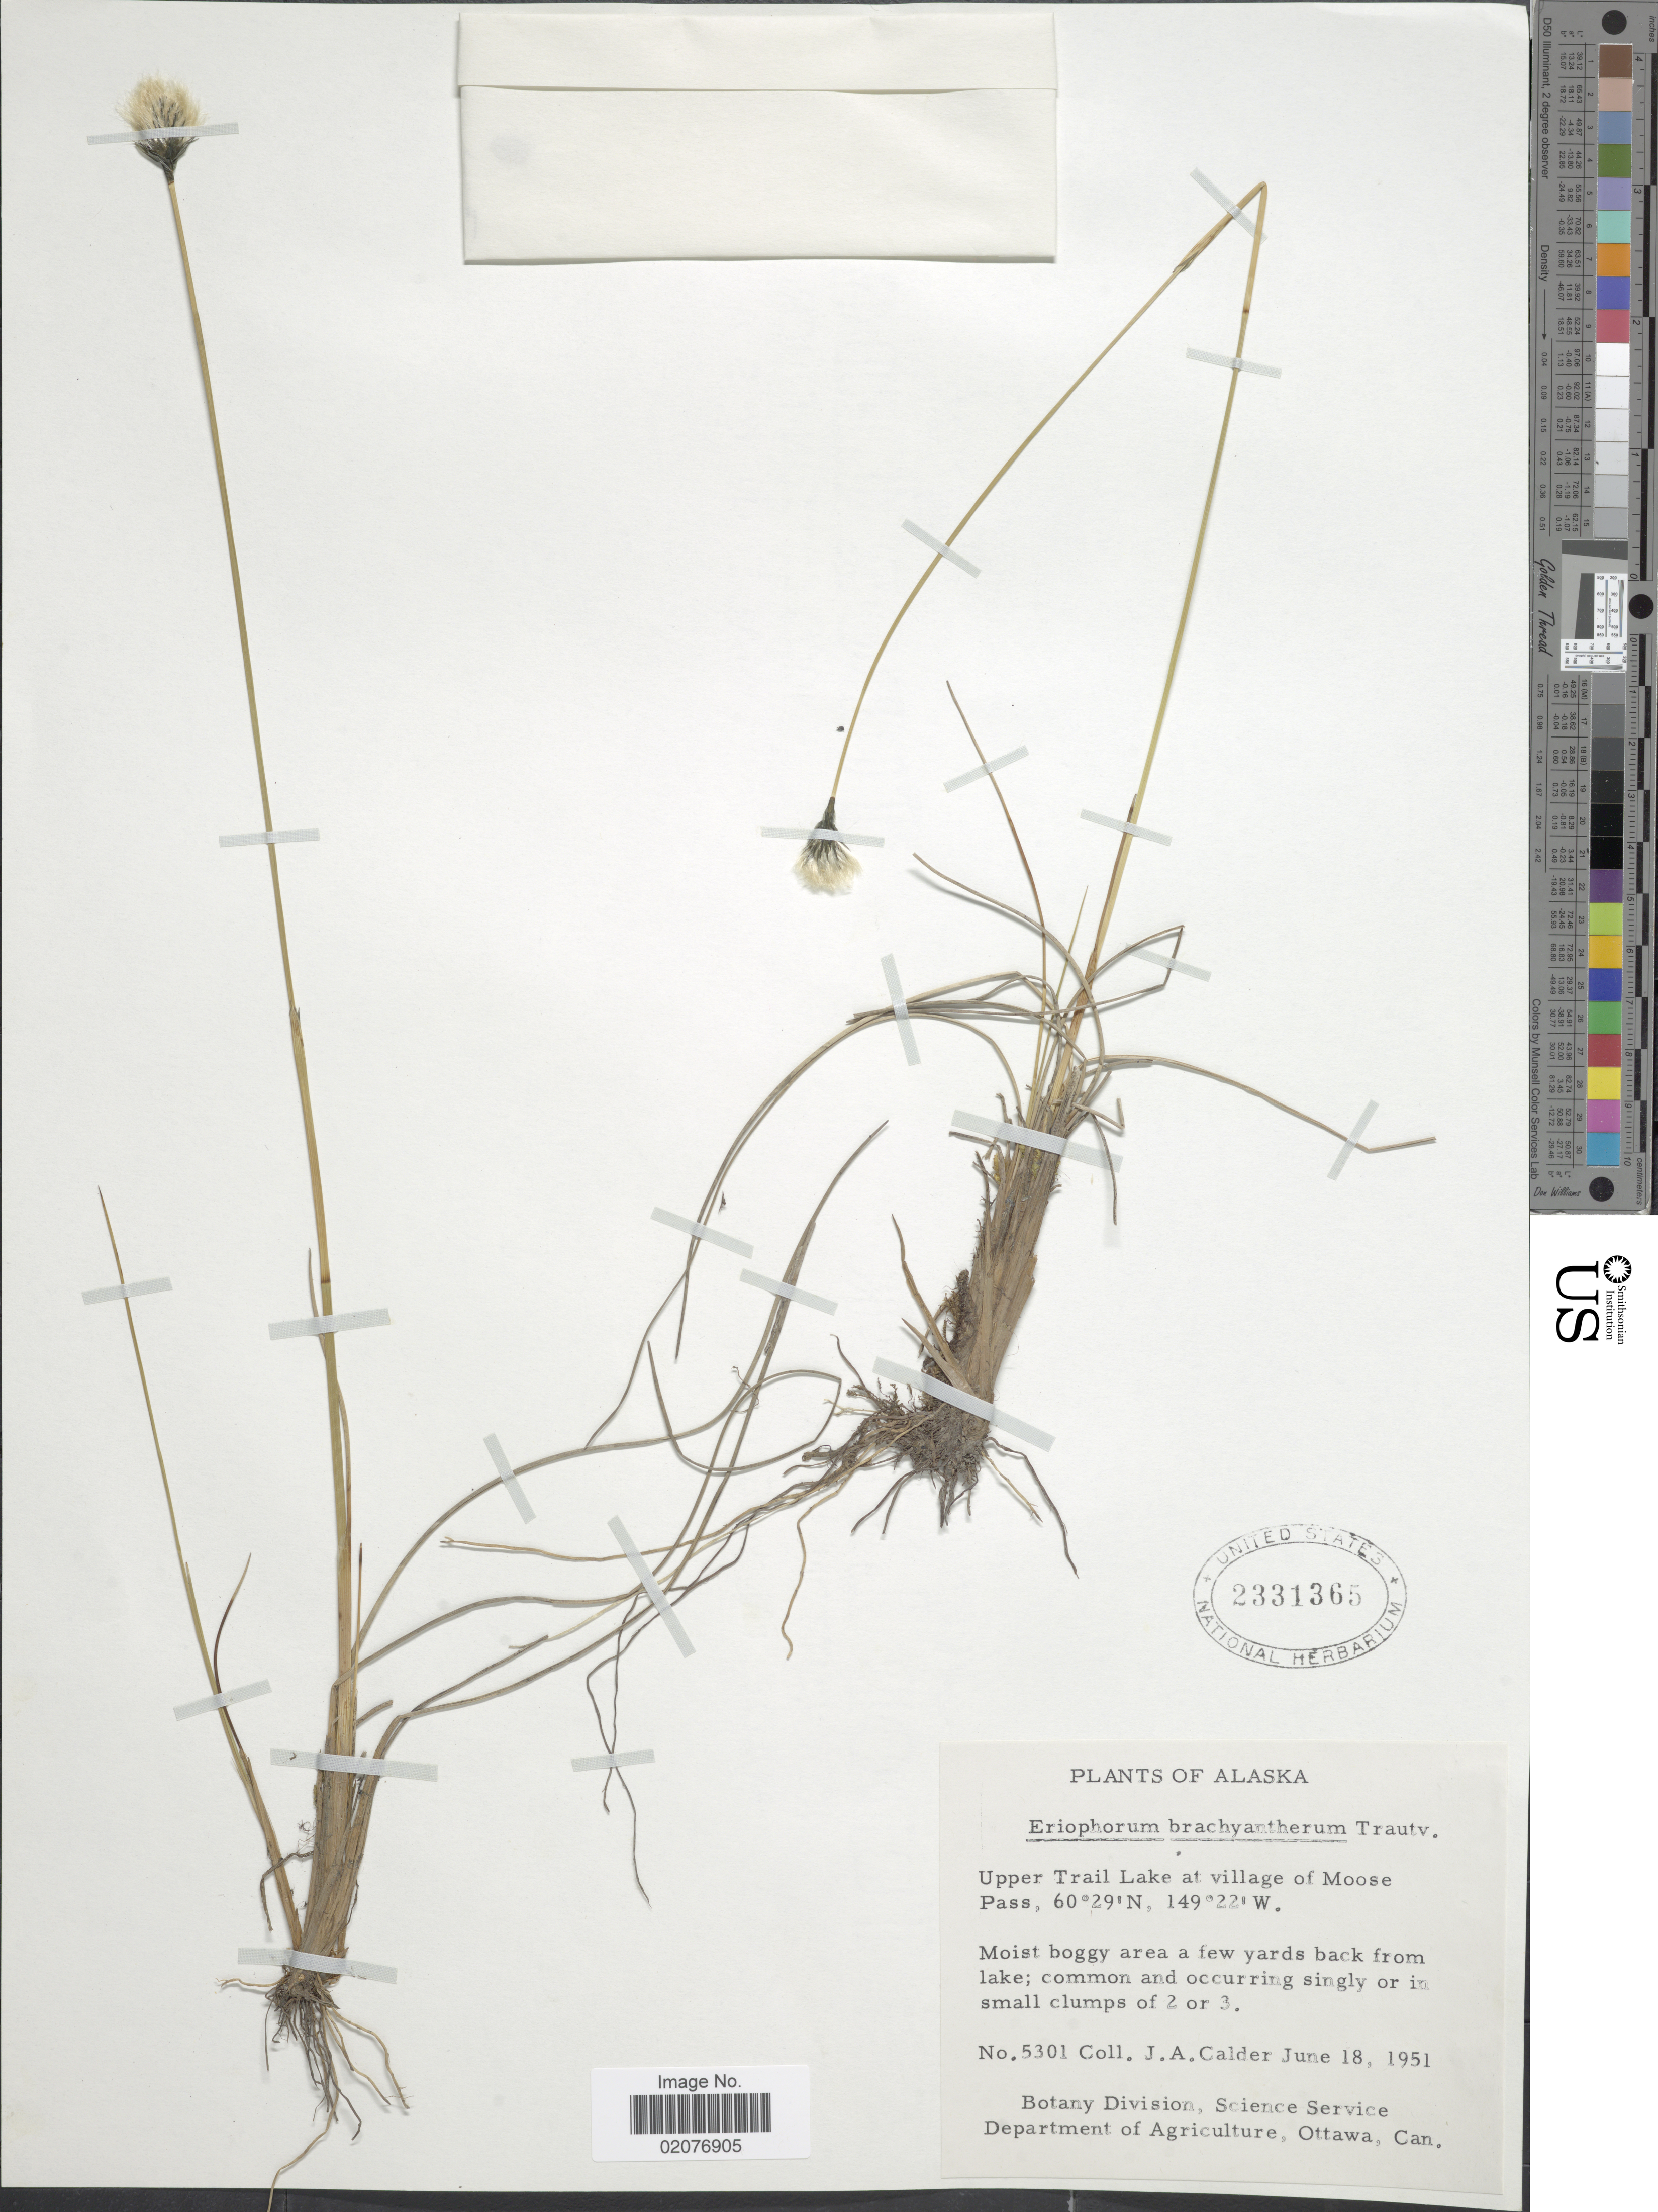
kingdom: Plantae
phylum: Tracheophyta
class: Liliopsida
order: Poales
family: Cyperaceae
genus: Eriophorum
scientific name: Eriophorum brachyantherum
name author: Trautv. & C.A. Mey.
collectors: J. A. Calder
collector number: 5301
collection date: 1951-06-18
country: United States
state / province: Alaska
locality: Upper Trail Lake at village of Moose Pass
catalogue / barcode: US 2331365